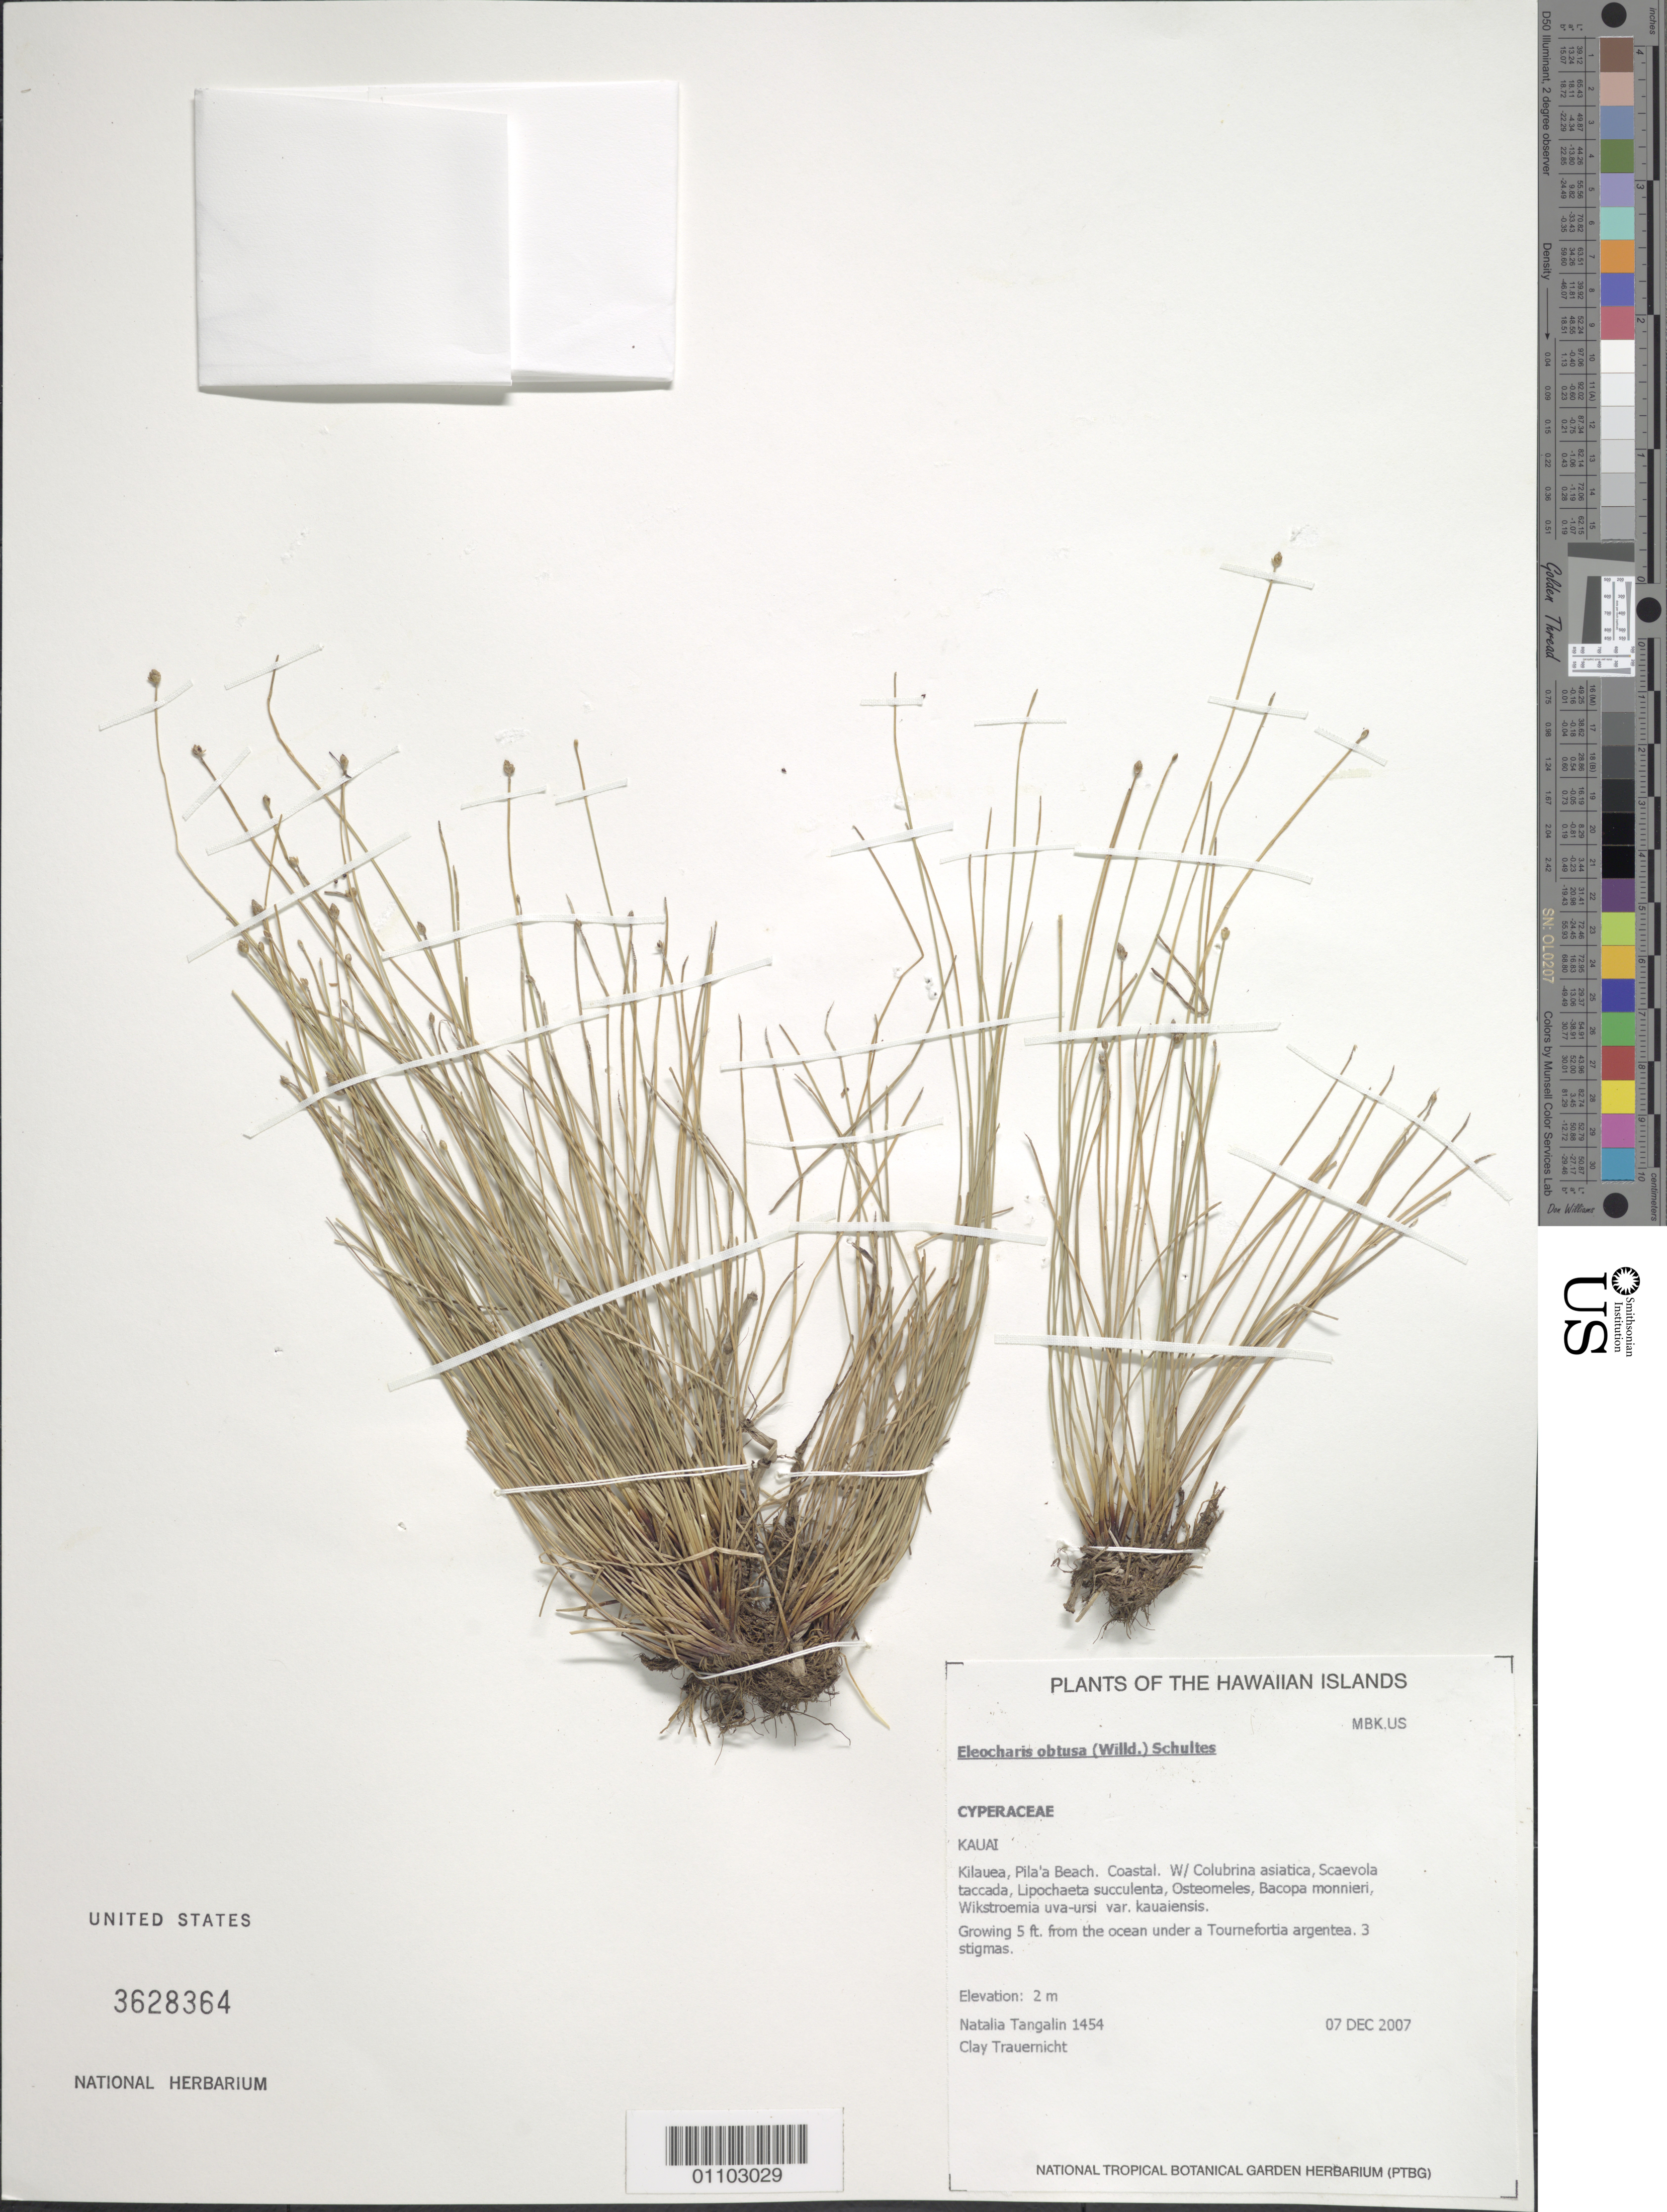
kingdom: Plantae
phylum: Tracheophyta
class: Liliopsida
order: Poales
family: Cyperaceae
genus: Eleocharis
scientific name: Eleocharis obtusa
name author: (Willd.) Schult.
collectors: N. Tangalin & C. Trauernicht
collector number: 1454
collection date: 2007-12-07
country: United States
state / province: Hawaii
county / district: Kauai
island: Kaua'i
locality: Kilauea, Pila'a Beach.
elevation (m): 2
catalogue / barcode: US 3628364